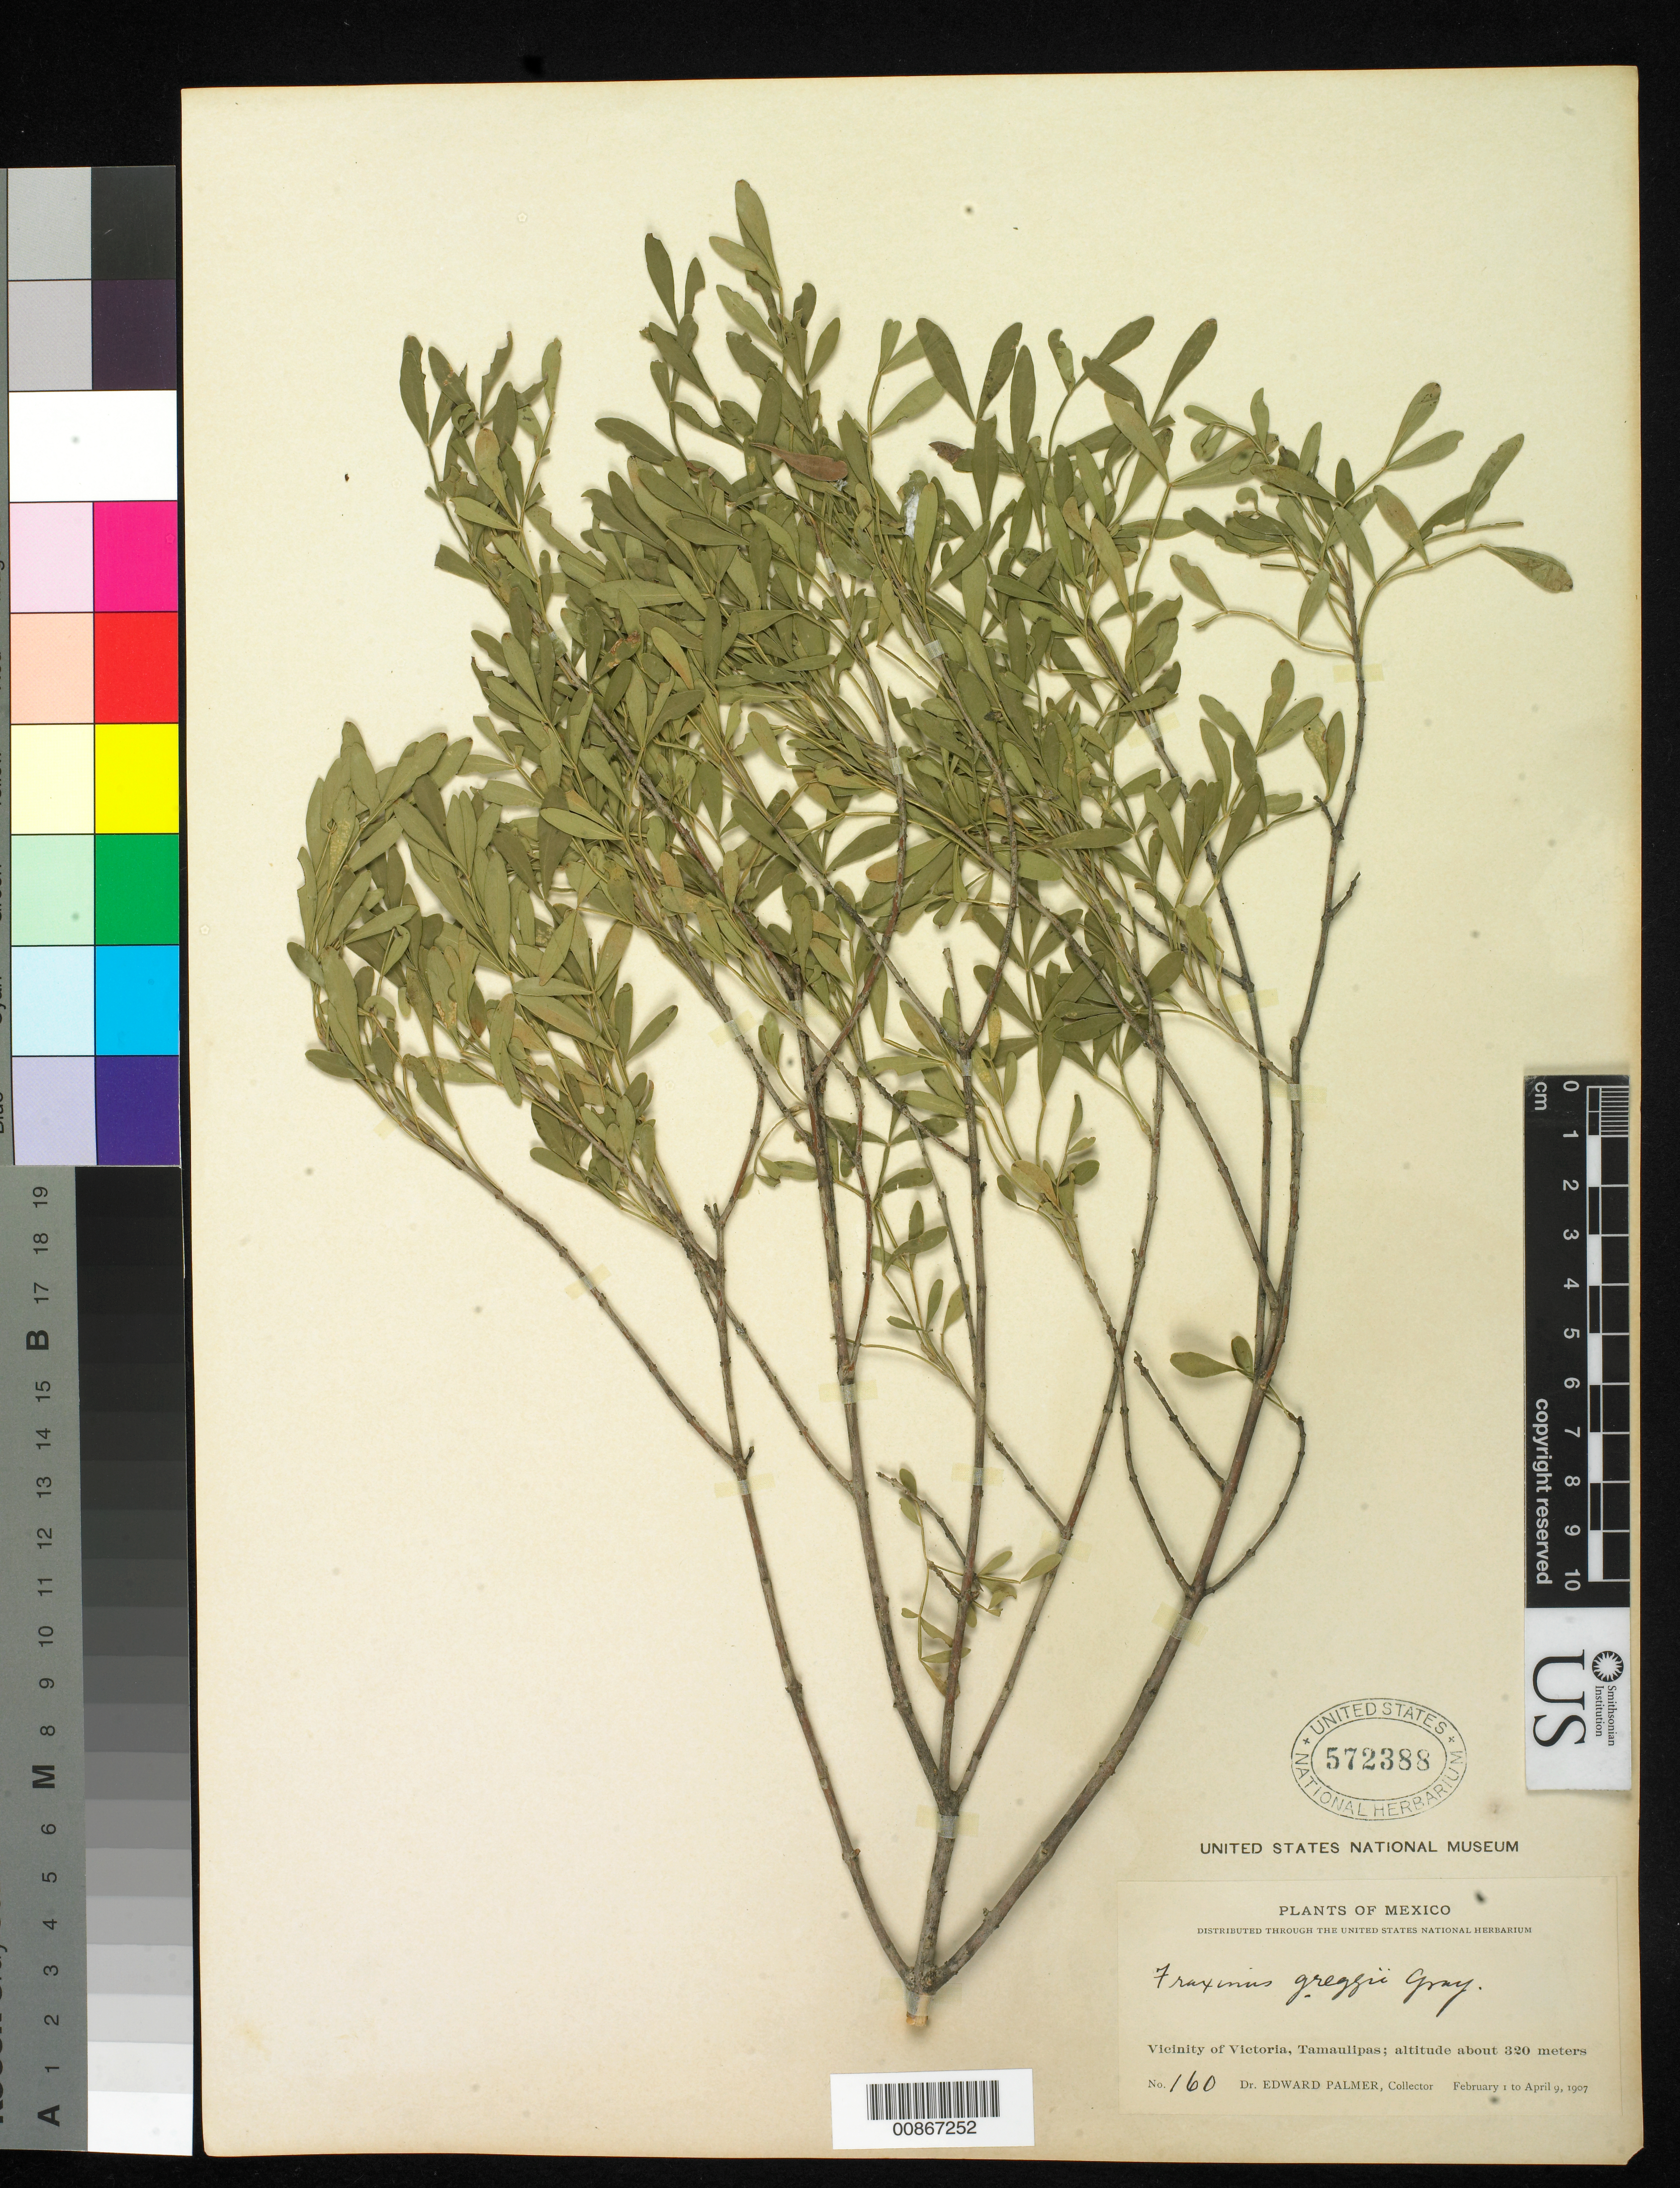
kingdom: Plantae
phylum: Tracheophyta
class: Magnoliopsida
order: Lamiales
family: Oleaceae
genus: Fraxinus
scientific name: Fraxinus greggii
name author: A. Gray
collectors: E. Palmer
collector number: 160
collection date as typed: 01 Feb 1907 to 09 Apr 1907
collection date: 1907-02-01/1907-04-09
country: Mexico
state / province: Tamaulipas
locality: Vicinity of Victoria.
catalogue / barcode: US 572388